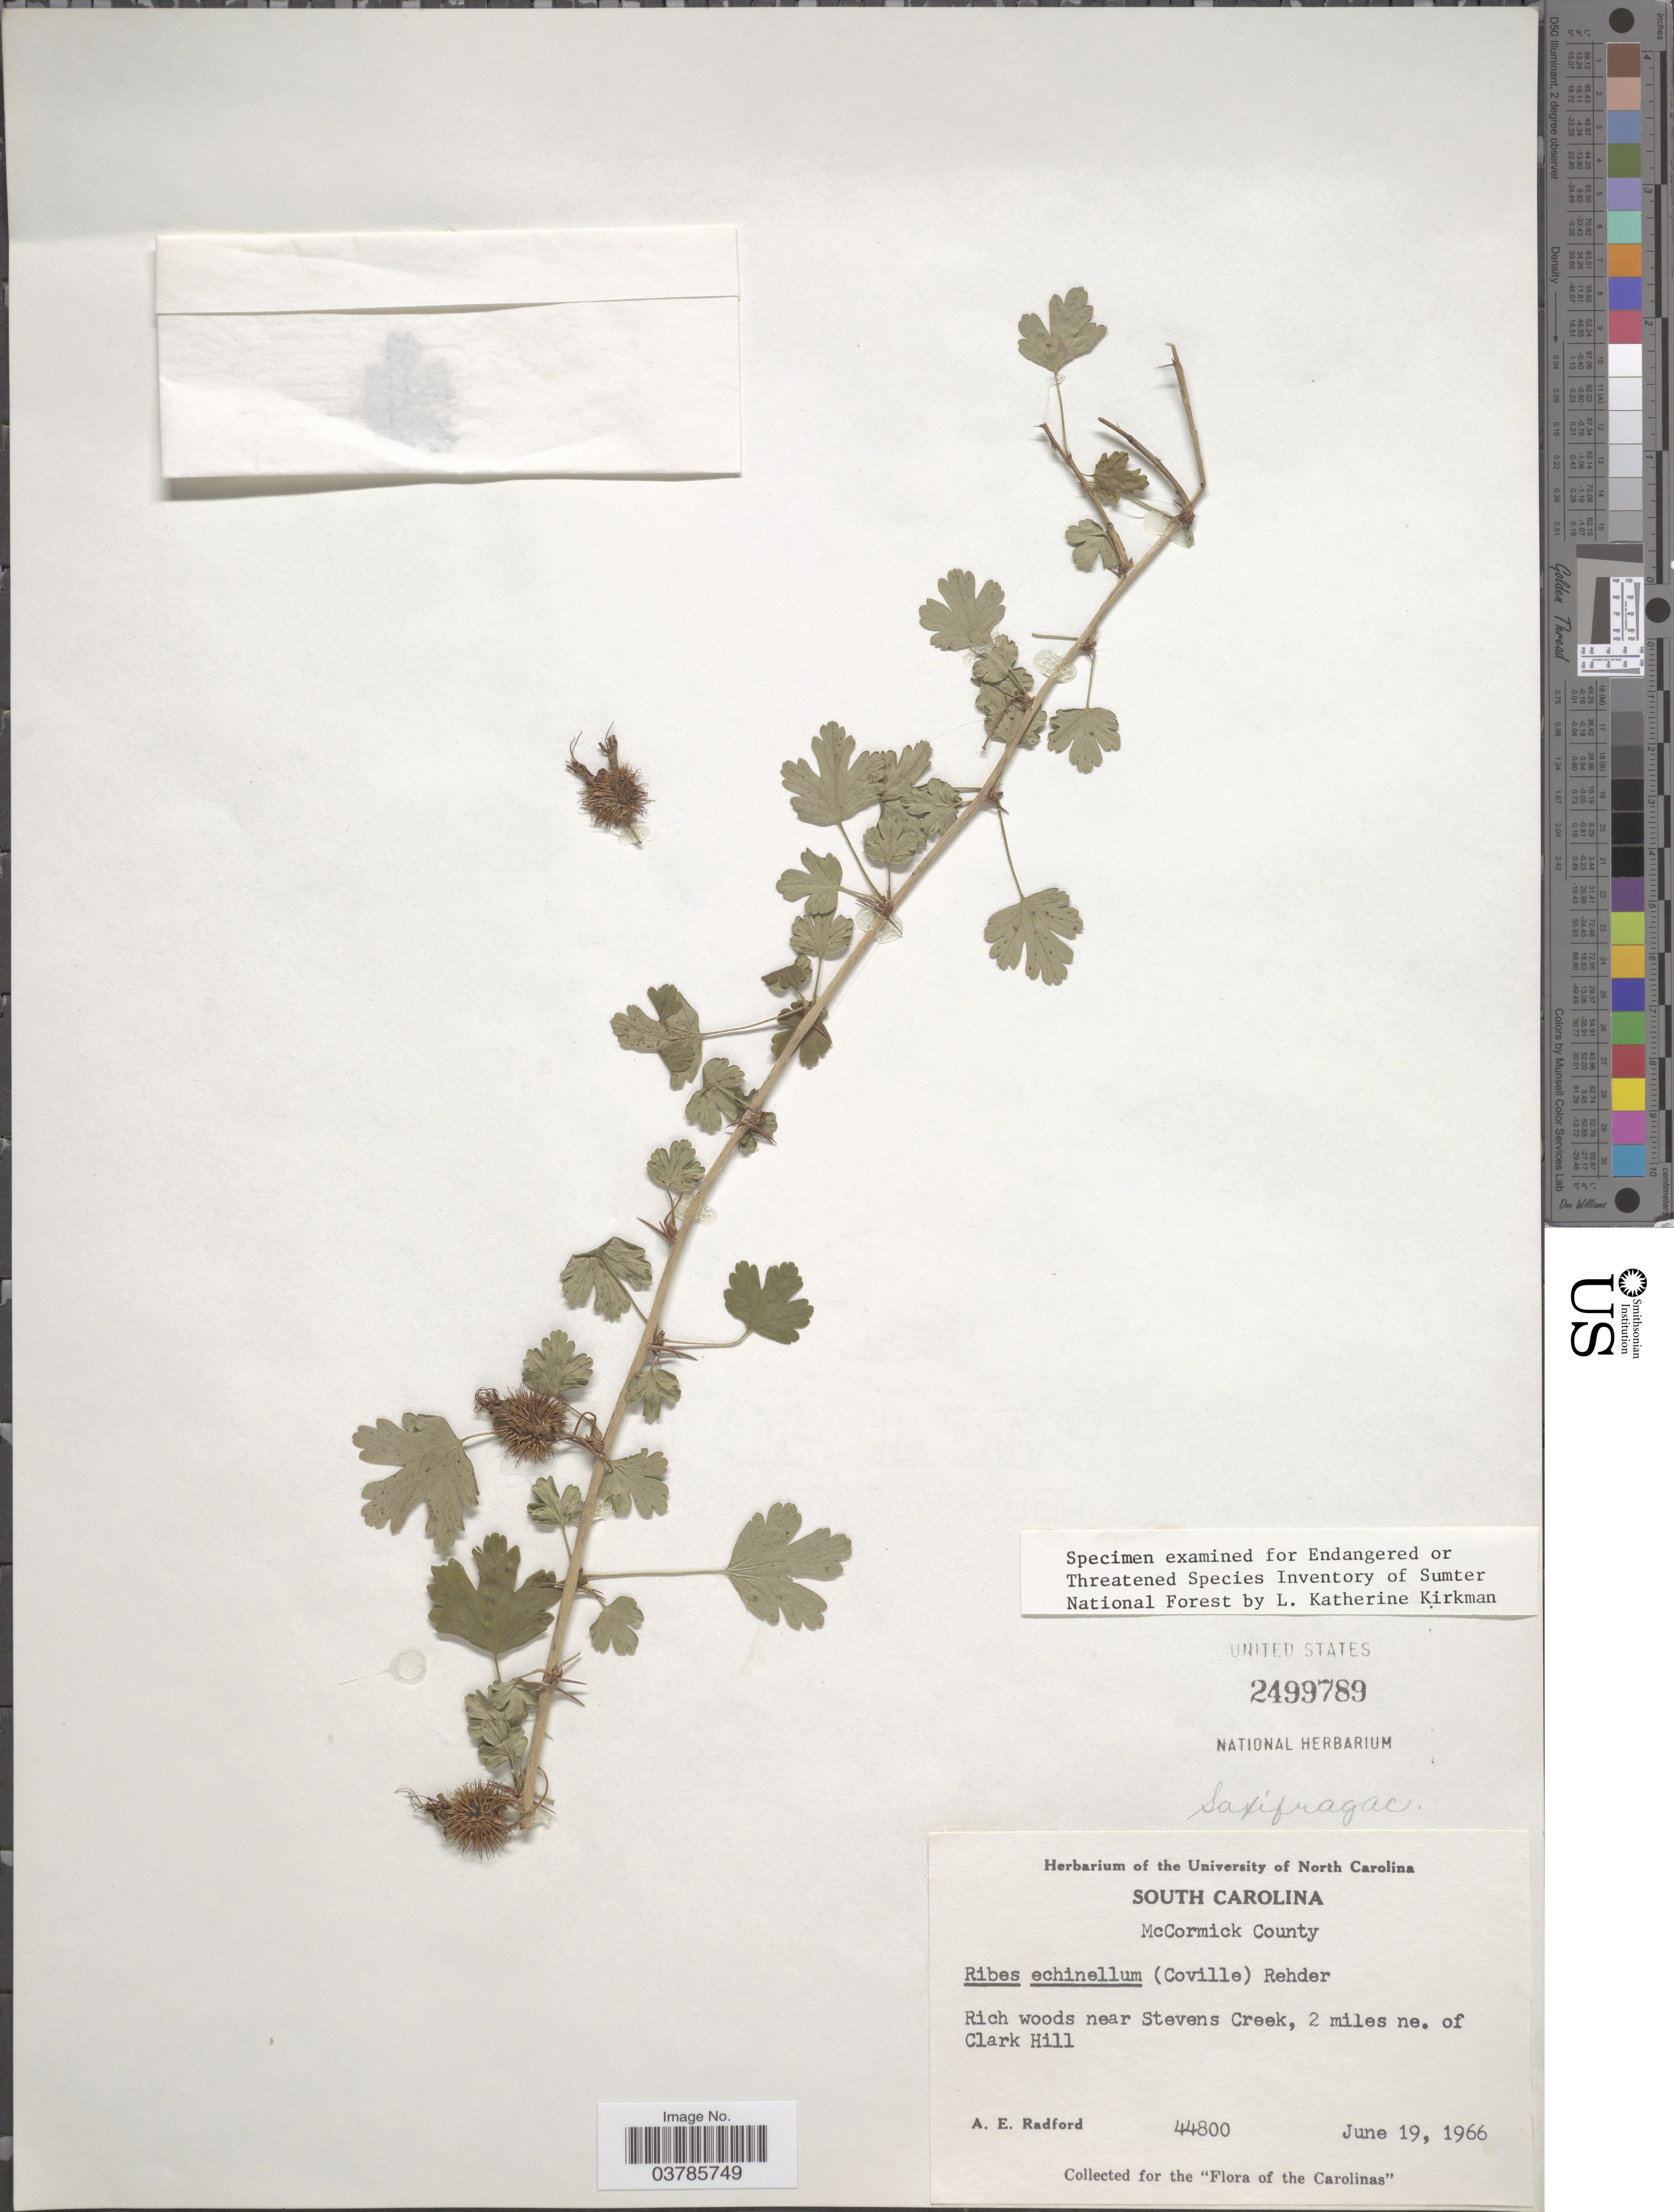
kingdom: Plantae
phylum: Tracheophyta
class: Magnoliopsida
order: Saxifragales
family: Grossulariaceae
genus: Ribes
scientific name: Ribes echinellum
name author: (Coville) Rehder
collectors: A. E. Radford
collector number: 44800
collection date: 1966-06-19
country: United States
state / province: South Carolina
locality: McCormick County. Rich woods near Stevens Creek, 2 miles ne. of Clark Hill.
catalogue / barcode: US 2499789